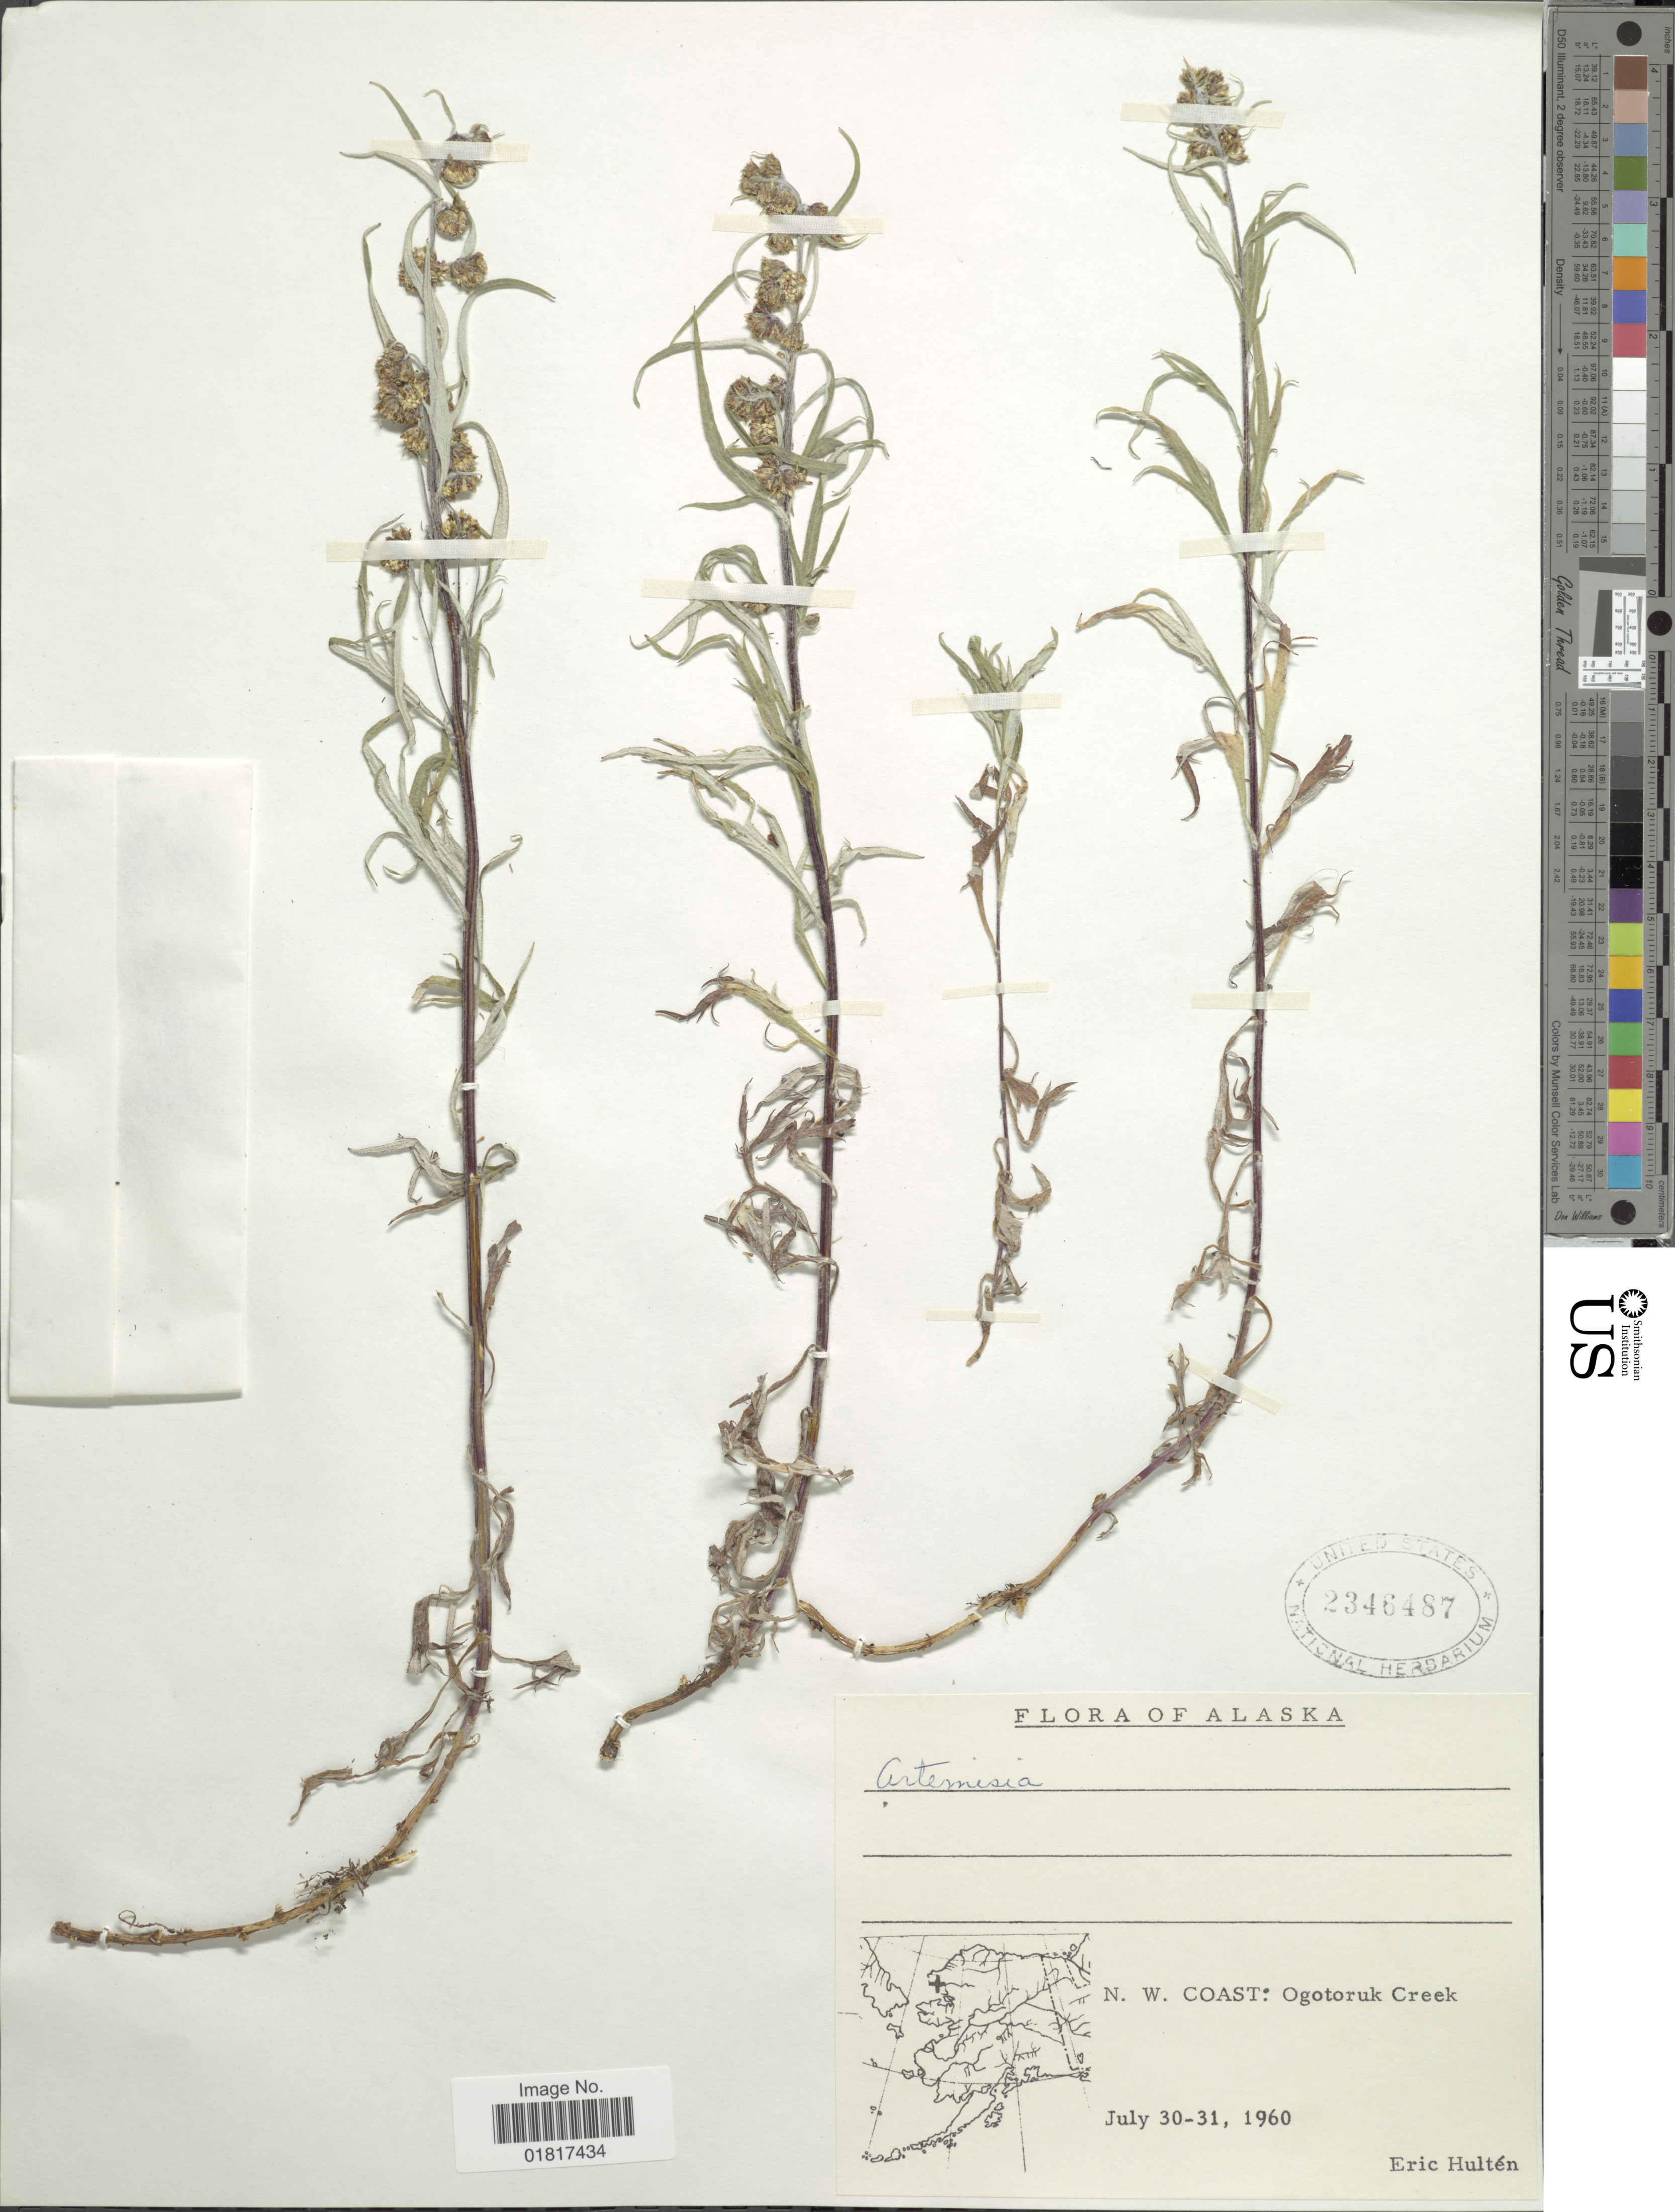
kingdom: Plantae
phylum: Tracheophyta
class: Magnoliopsida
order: Asterales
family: Asteraceae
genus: Artemisia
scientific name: Artemisia sp.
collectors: E. G. Hultén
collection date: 1960-07-30/1960-07-31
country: United States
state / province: Alaska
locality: N.W. Coast: Ogotoruk Creek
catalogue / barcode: US 2346487